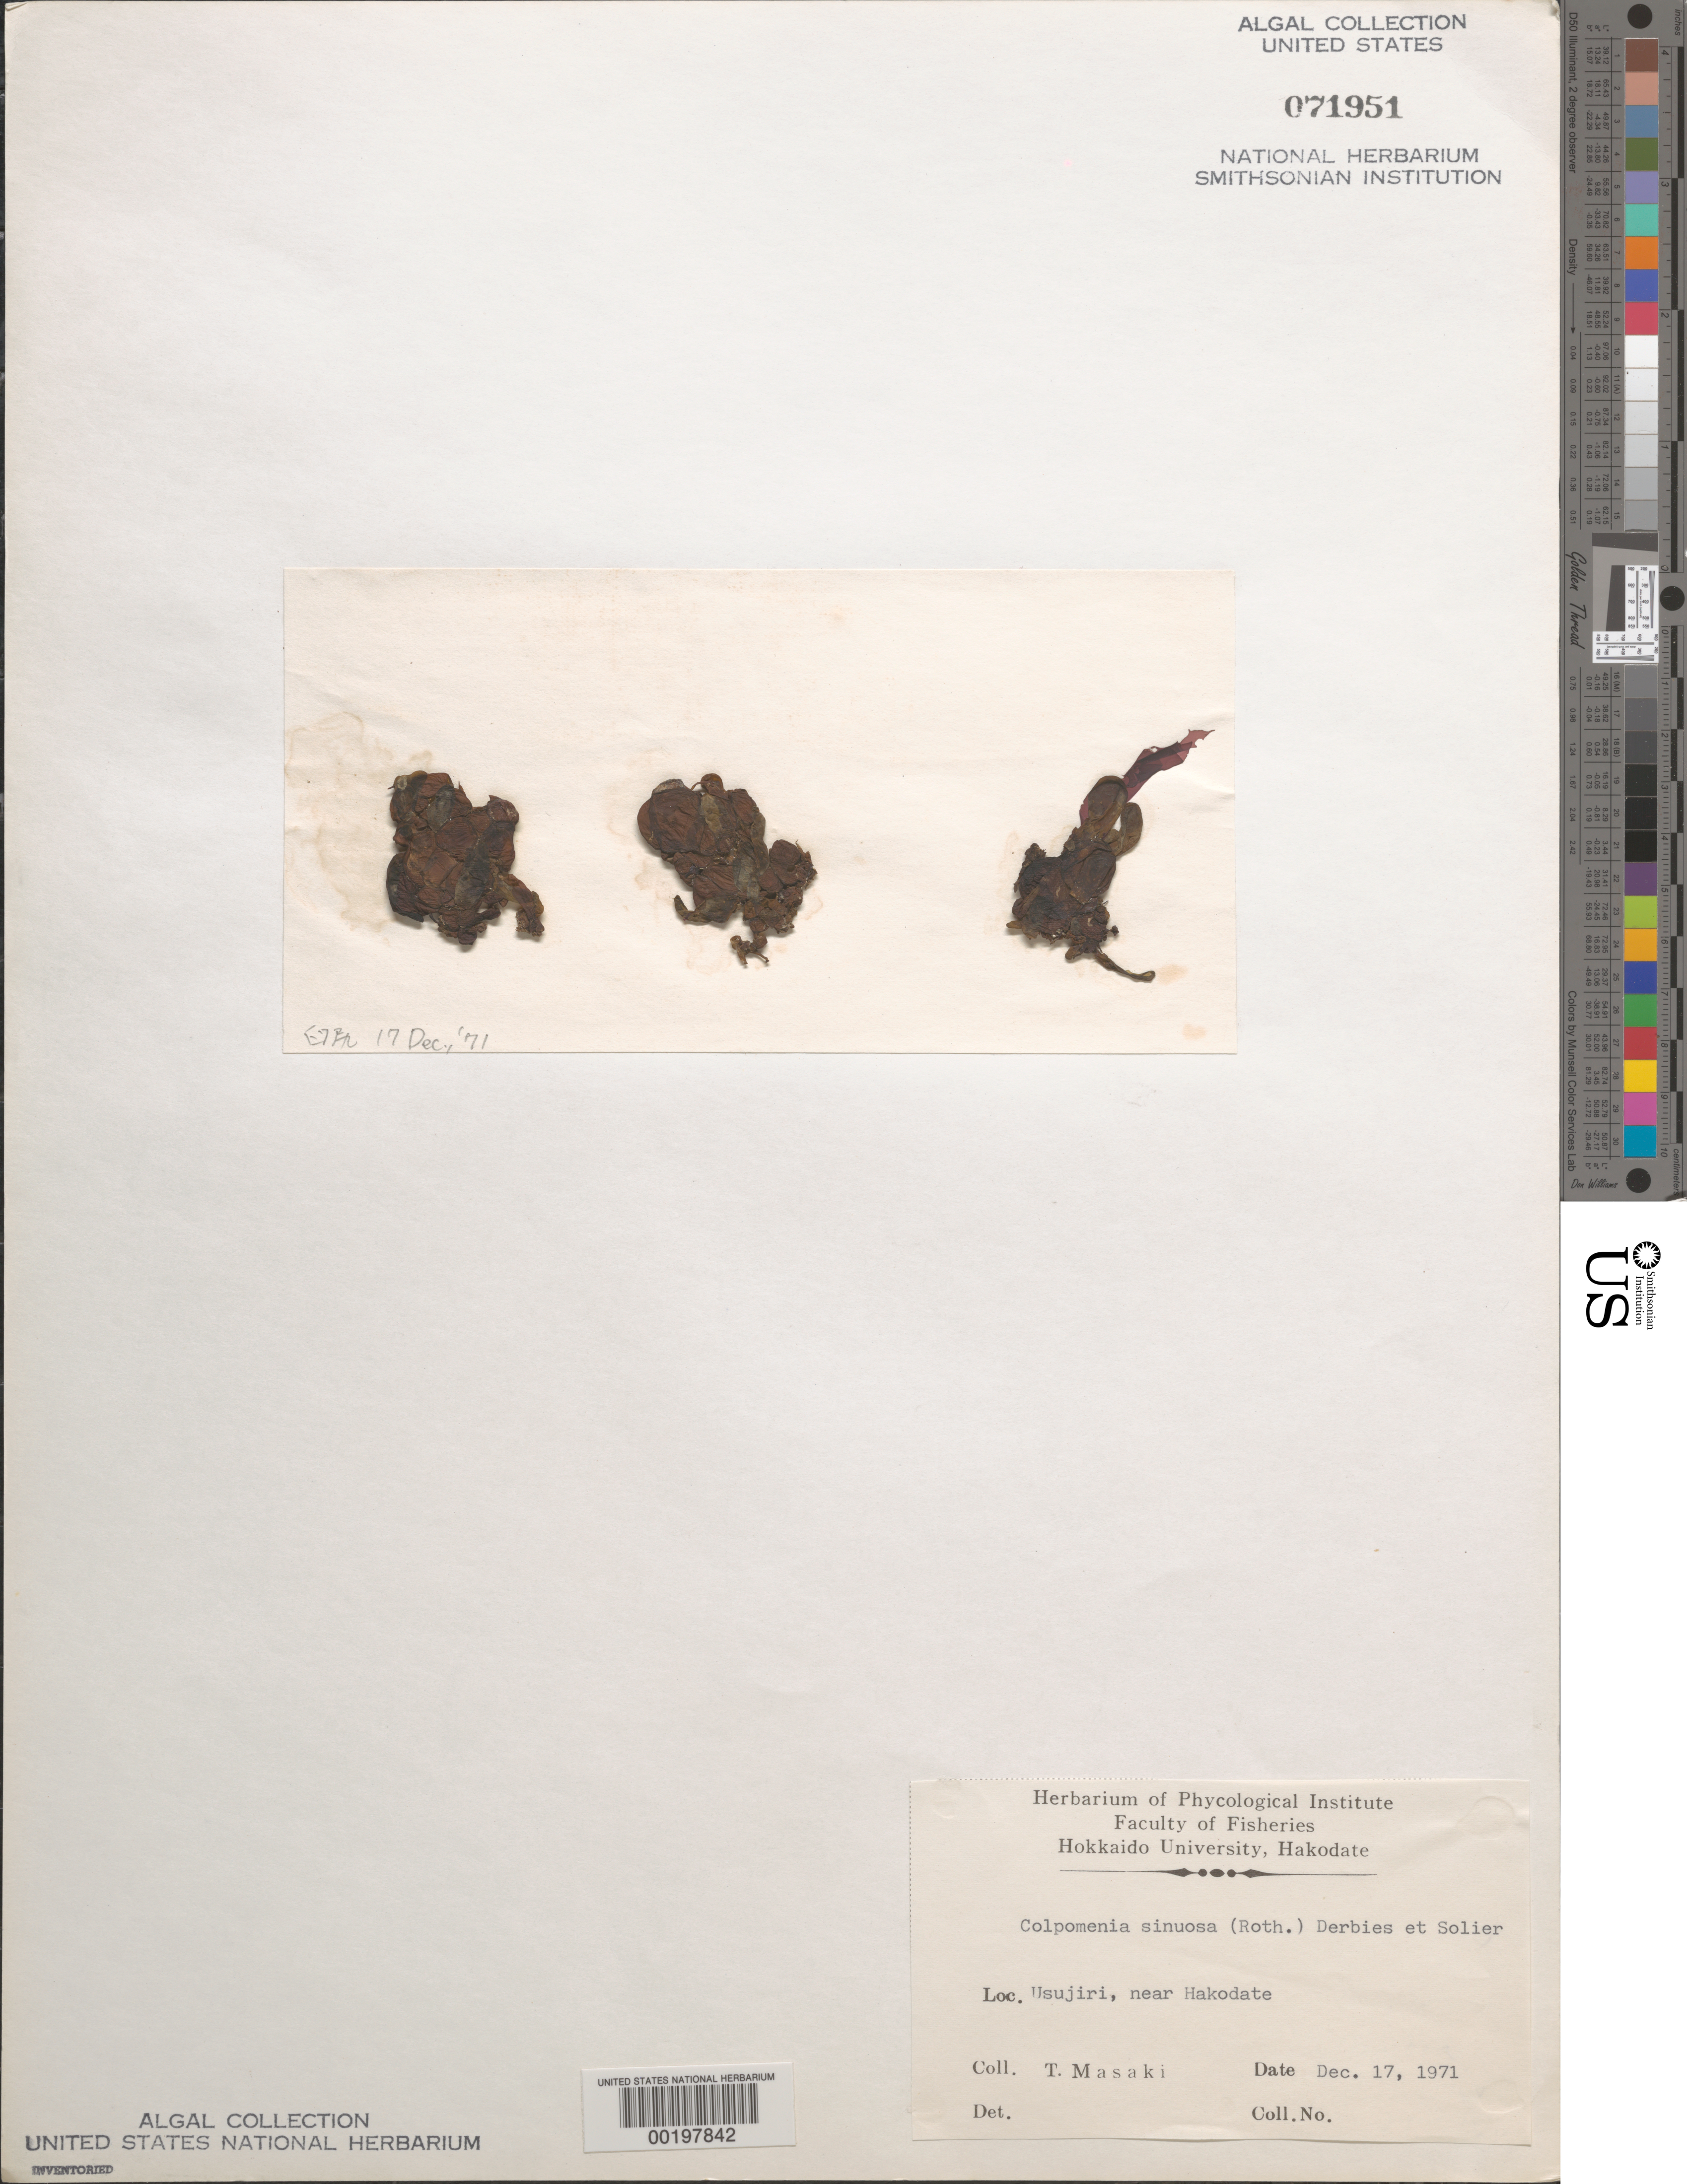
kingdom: Chromista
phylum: Ochrophyta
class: Phaeophyceae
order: Scytosiphonales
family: Scytosiphonaceae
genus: Colpomenia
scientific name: Colpomenia sinuosa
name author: (K. Mert. ex Roth) Derbes & Solier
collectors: T. Masaki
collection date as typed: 17 Dec 1971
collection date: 1971-12-17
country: Japan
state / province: Hokkaido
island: Hokkaido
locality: Usujiri, near Hakodate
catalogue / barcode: US 71951